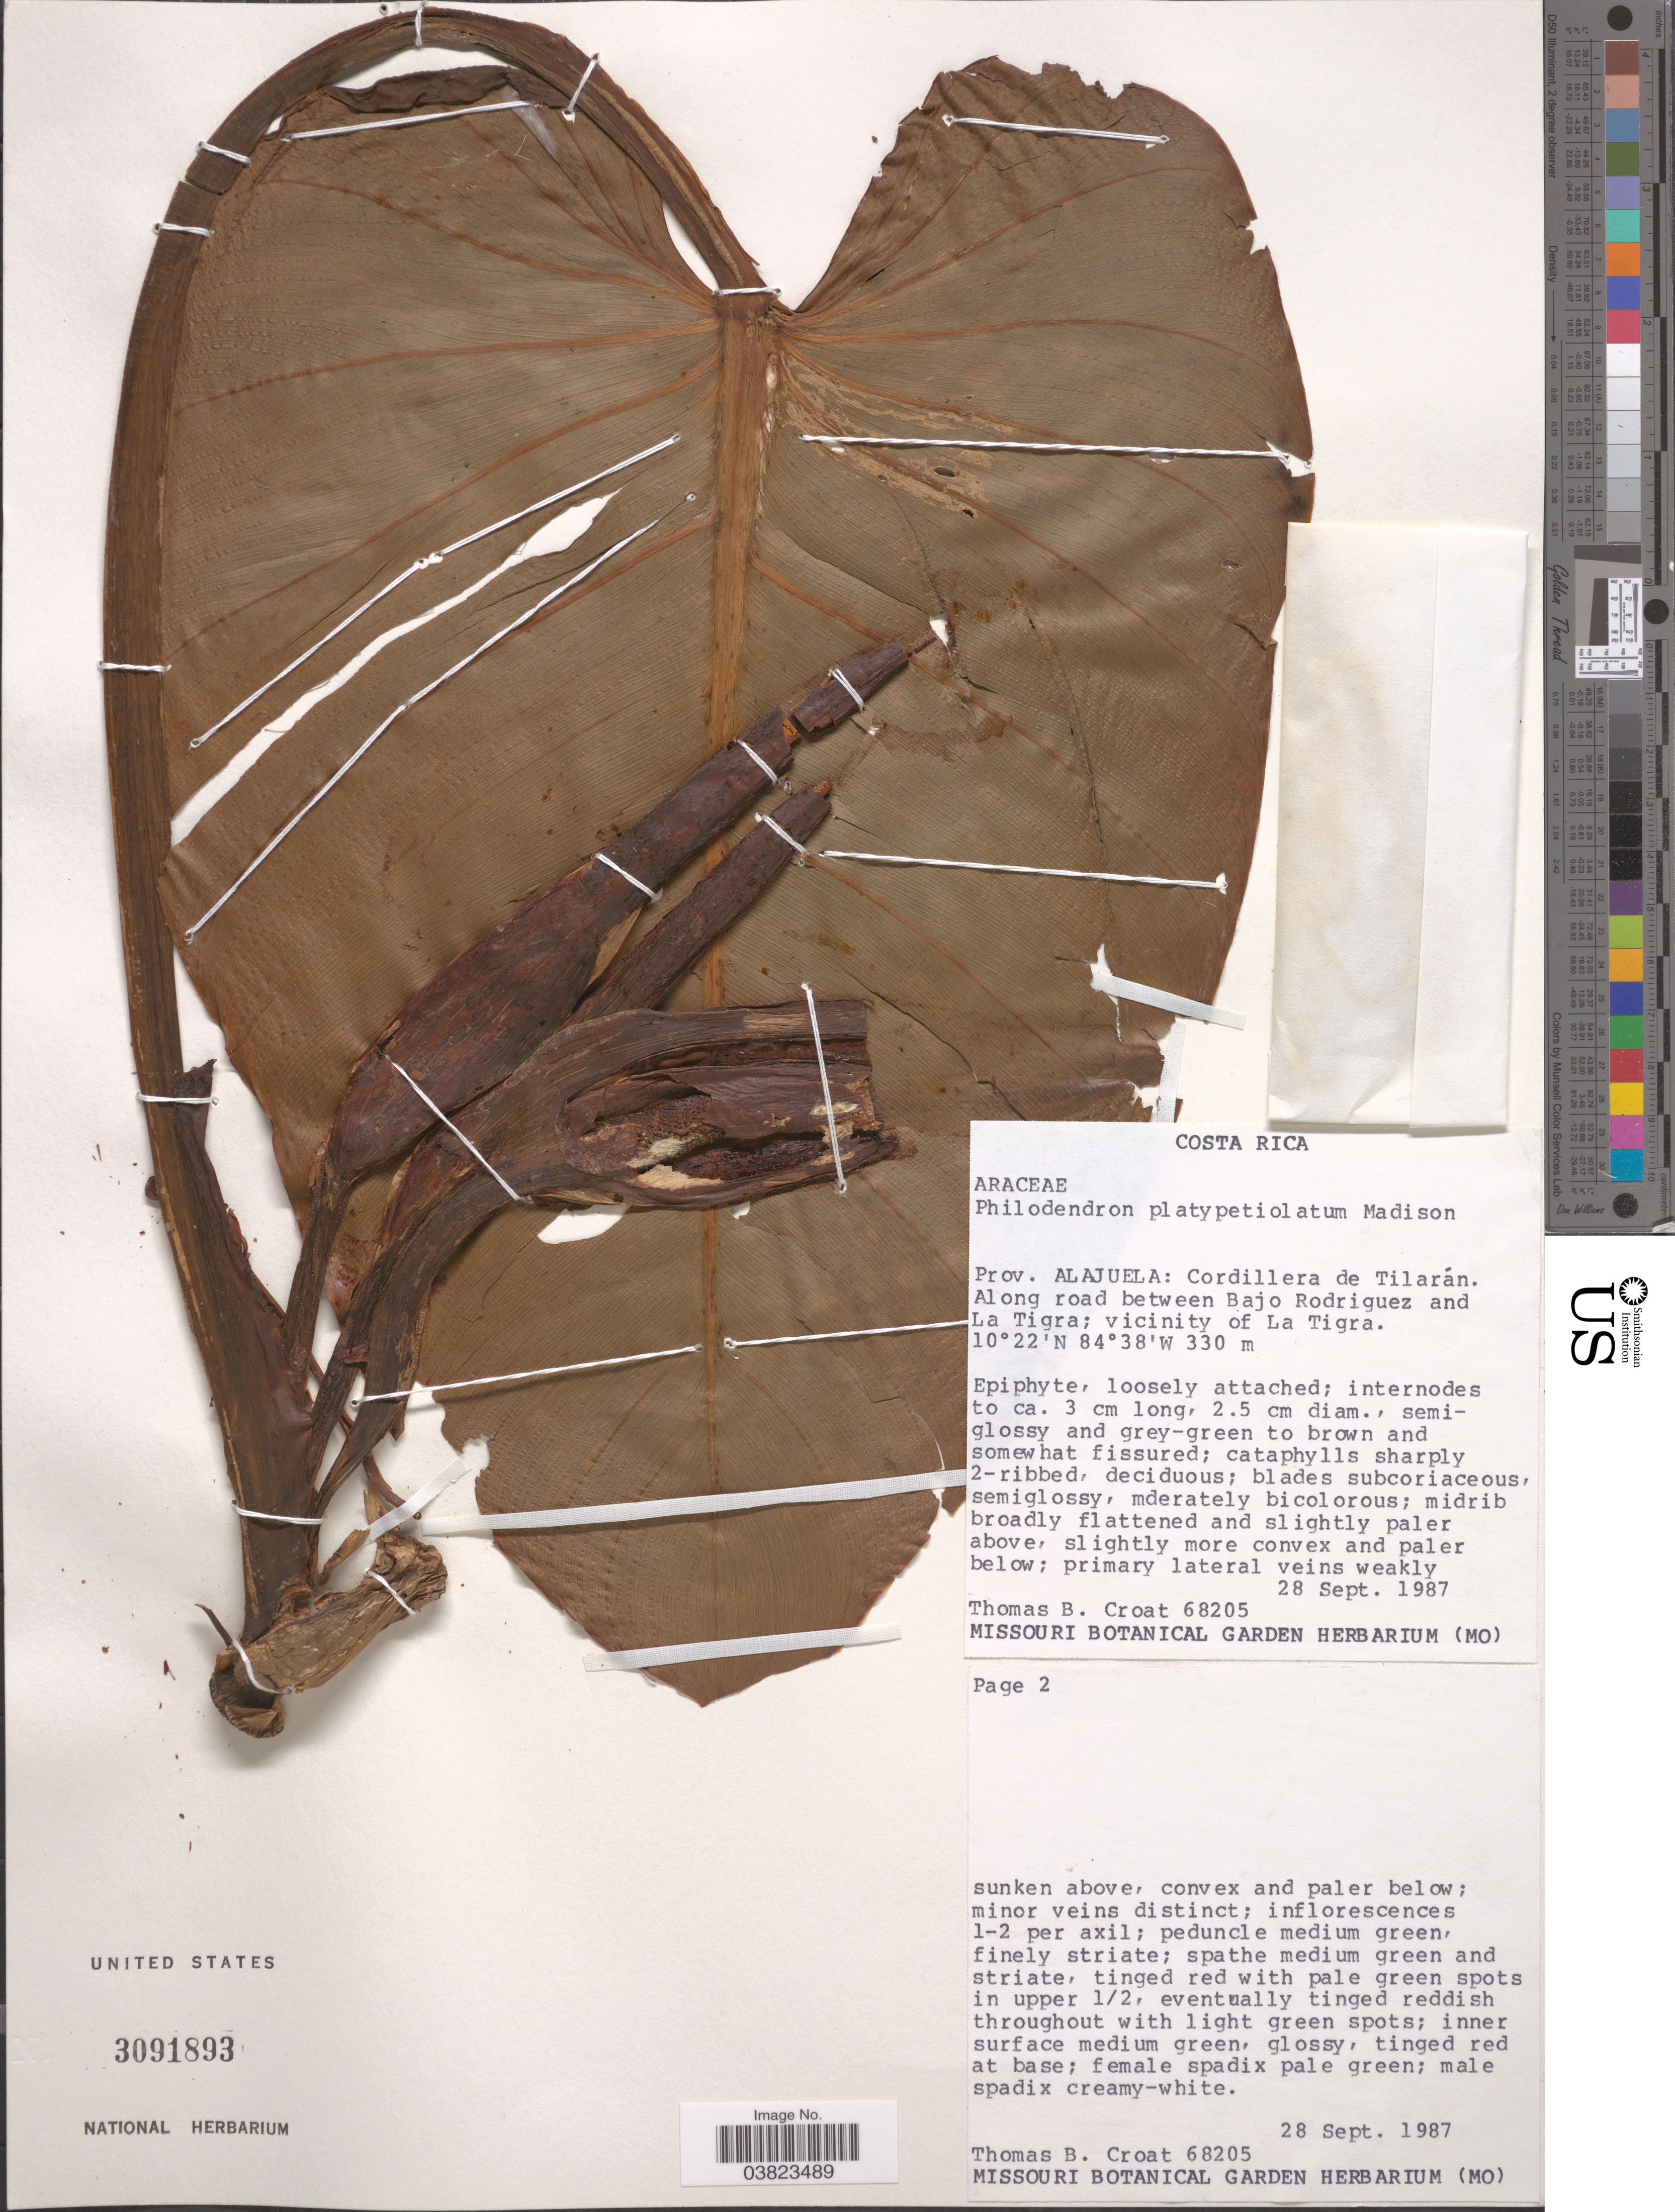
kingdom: Plantae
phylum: Tracheophyta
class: Liliopsida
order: Alismatales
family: Araceae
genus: Philodendron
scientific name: Philodendron platypetiolatum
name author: Madison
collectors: T. B. Croat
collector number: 68205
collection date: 1987-09-28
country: Costa Rica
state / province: Alajuela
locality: Cordillera de Tilarán. Along road between Bajo Rodriguez and La Tigra; vicinity of La Tigra.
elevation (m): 330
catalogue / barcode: US 3091893